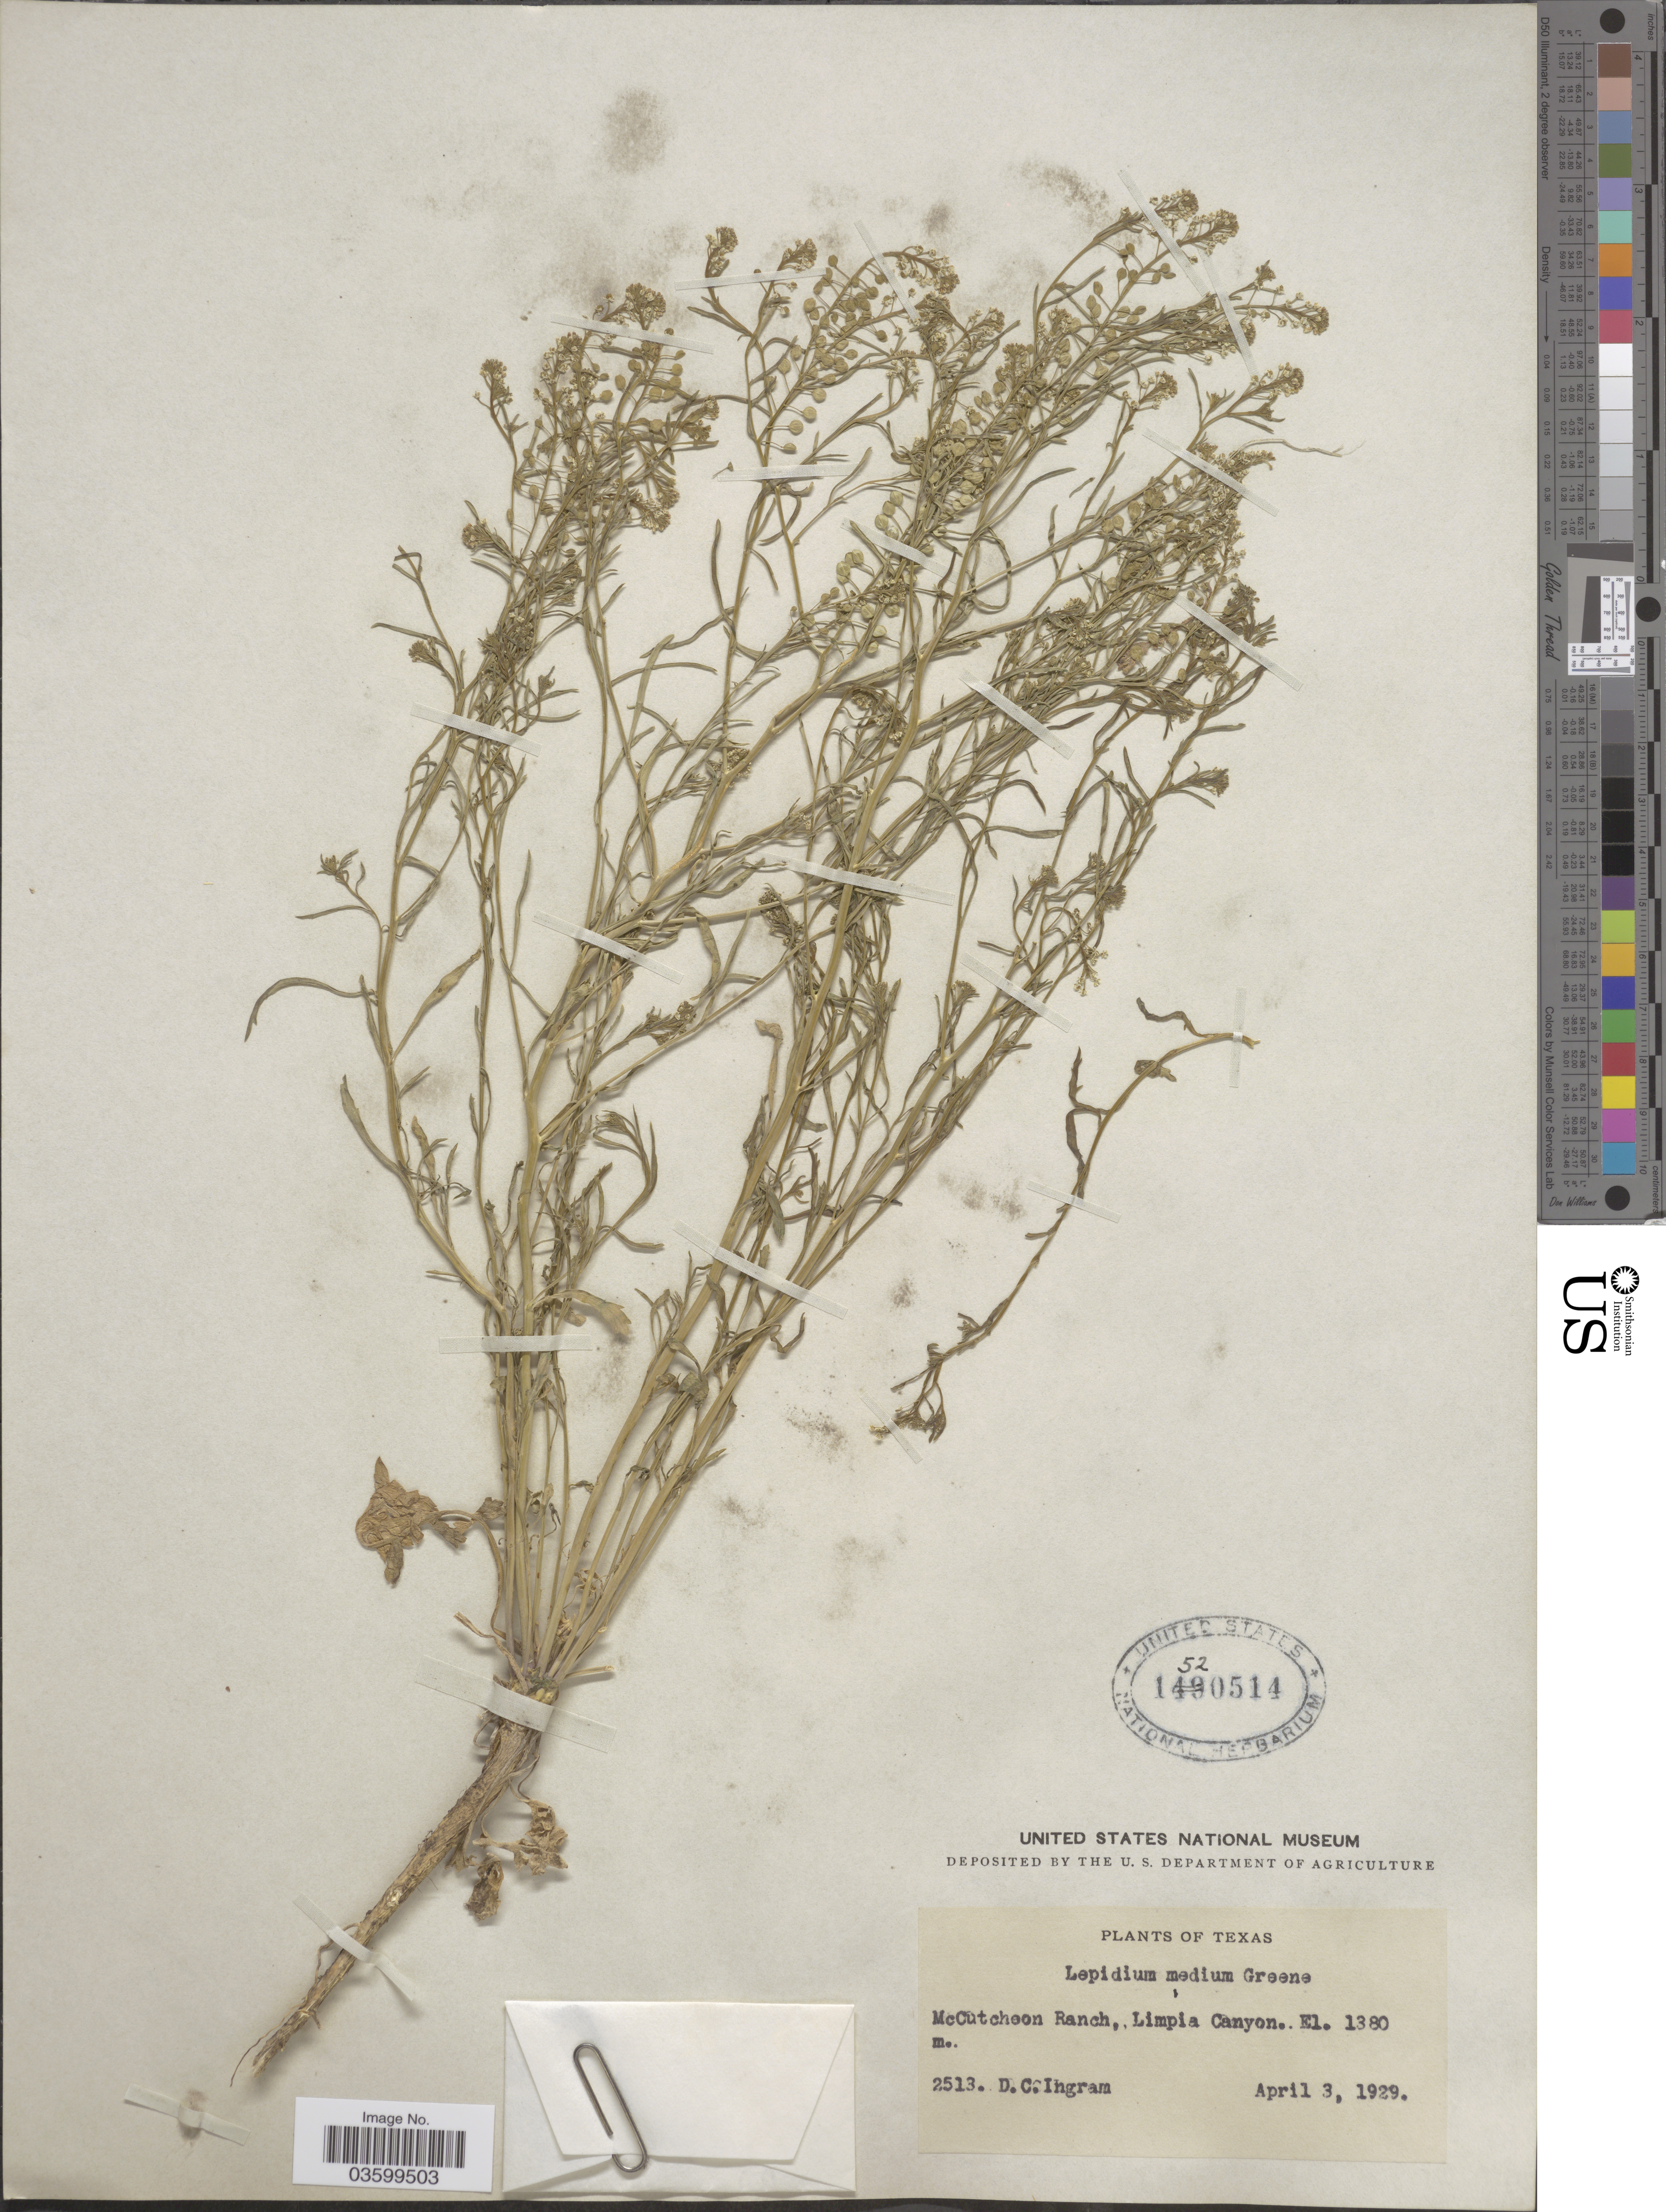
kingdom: Plantae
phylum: Tracheophyta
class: Magnoliopsida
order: Brassicales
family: Brassicaceae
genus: Lepidium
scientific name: Lepidium virginicum var. medium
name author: (Greene) C.L. Hitchc.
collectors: D. C. Ingram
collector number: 2513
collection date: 1929-04-03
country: United States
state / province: Texas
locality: McCutcheon Ranch, Limpia Canyon.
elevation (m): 1380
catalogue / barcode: US 1520514